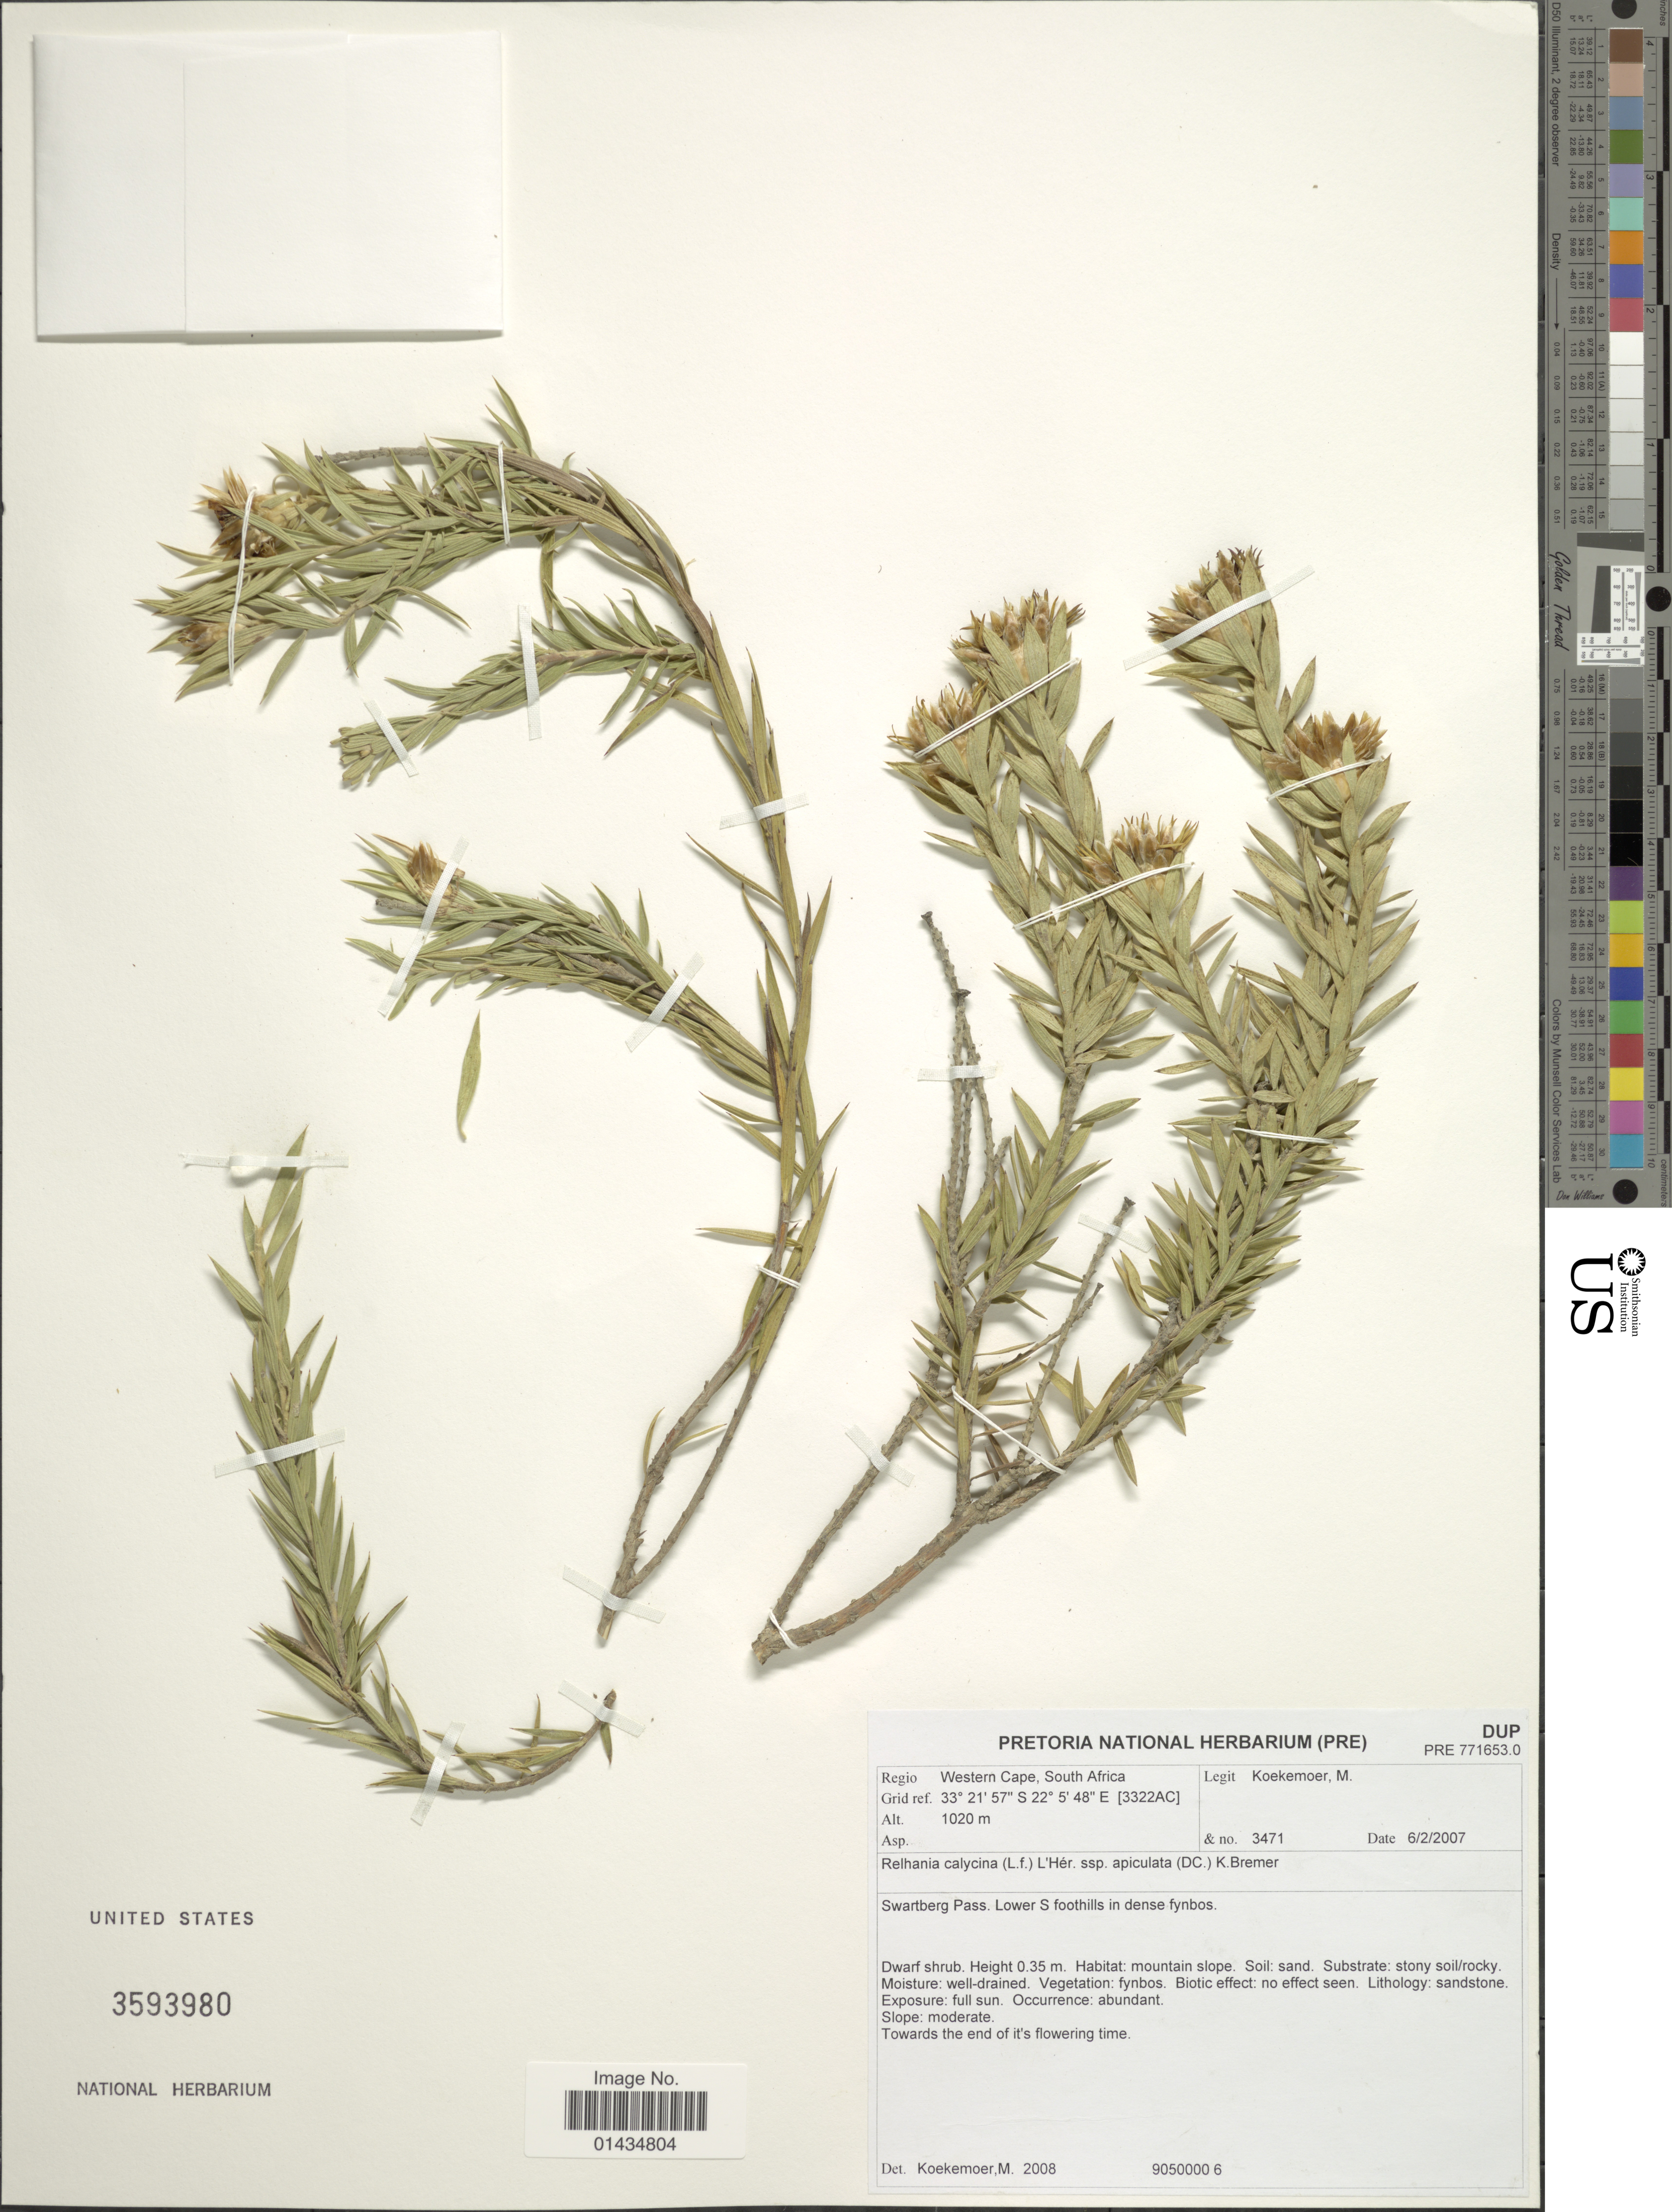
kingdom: Plantae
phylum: Tracheophyta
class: Magnoliopsida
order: Asterales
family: Asteraceae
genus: Relhania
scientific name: Relhania calycina subsp. apiculata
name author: (DC.) K. Bremer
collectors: M. Koekemoer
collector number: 3471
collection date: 2007-02-06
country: South Africa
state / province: Western Cape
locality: Swartberg Pass, Lower S foothills in dense funbos, mountain slope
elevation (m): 1020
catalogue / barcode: US 3593980